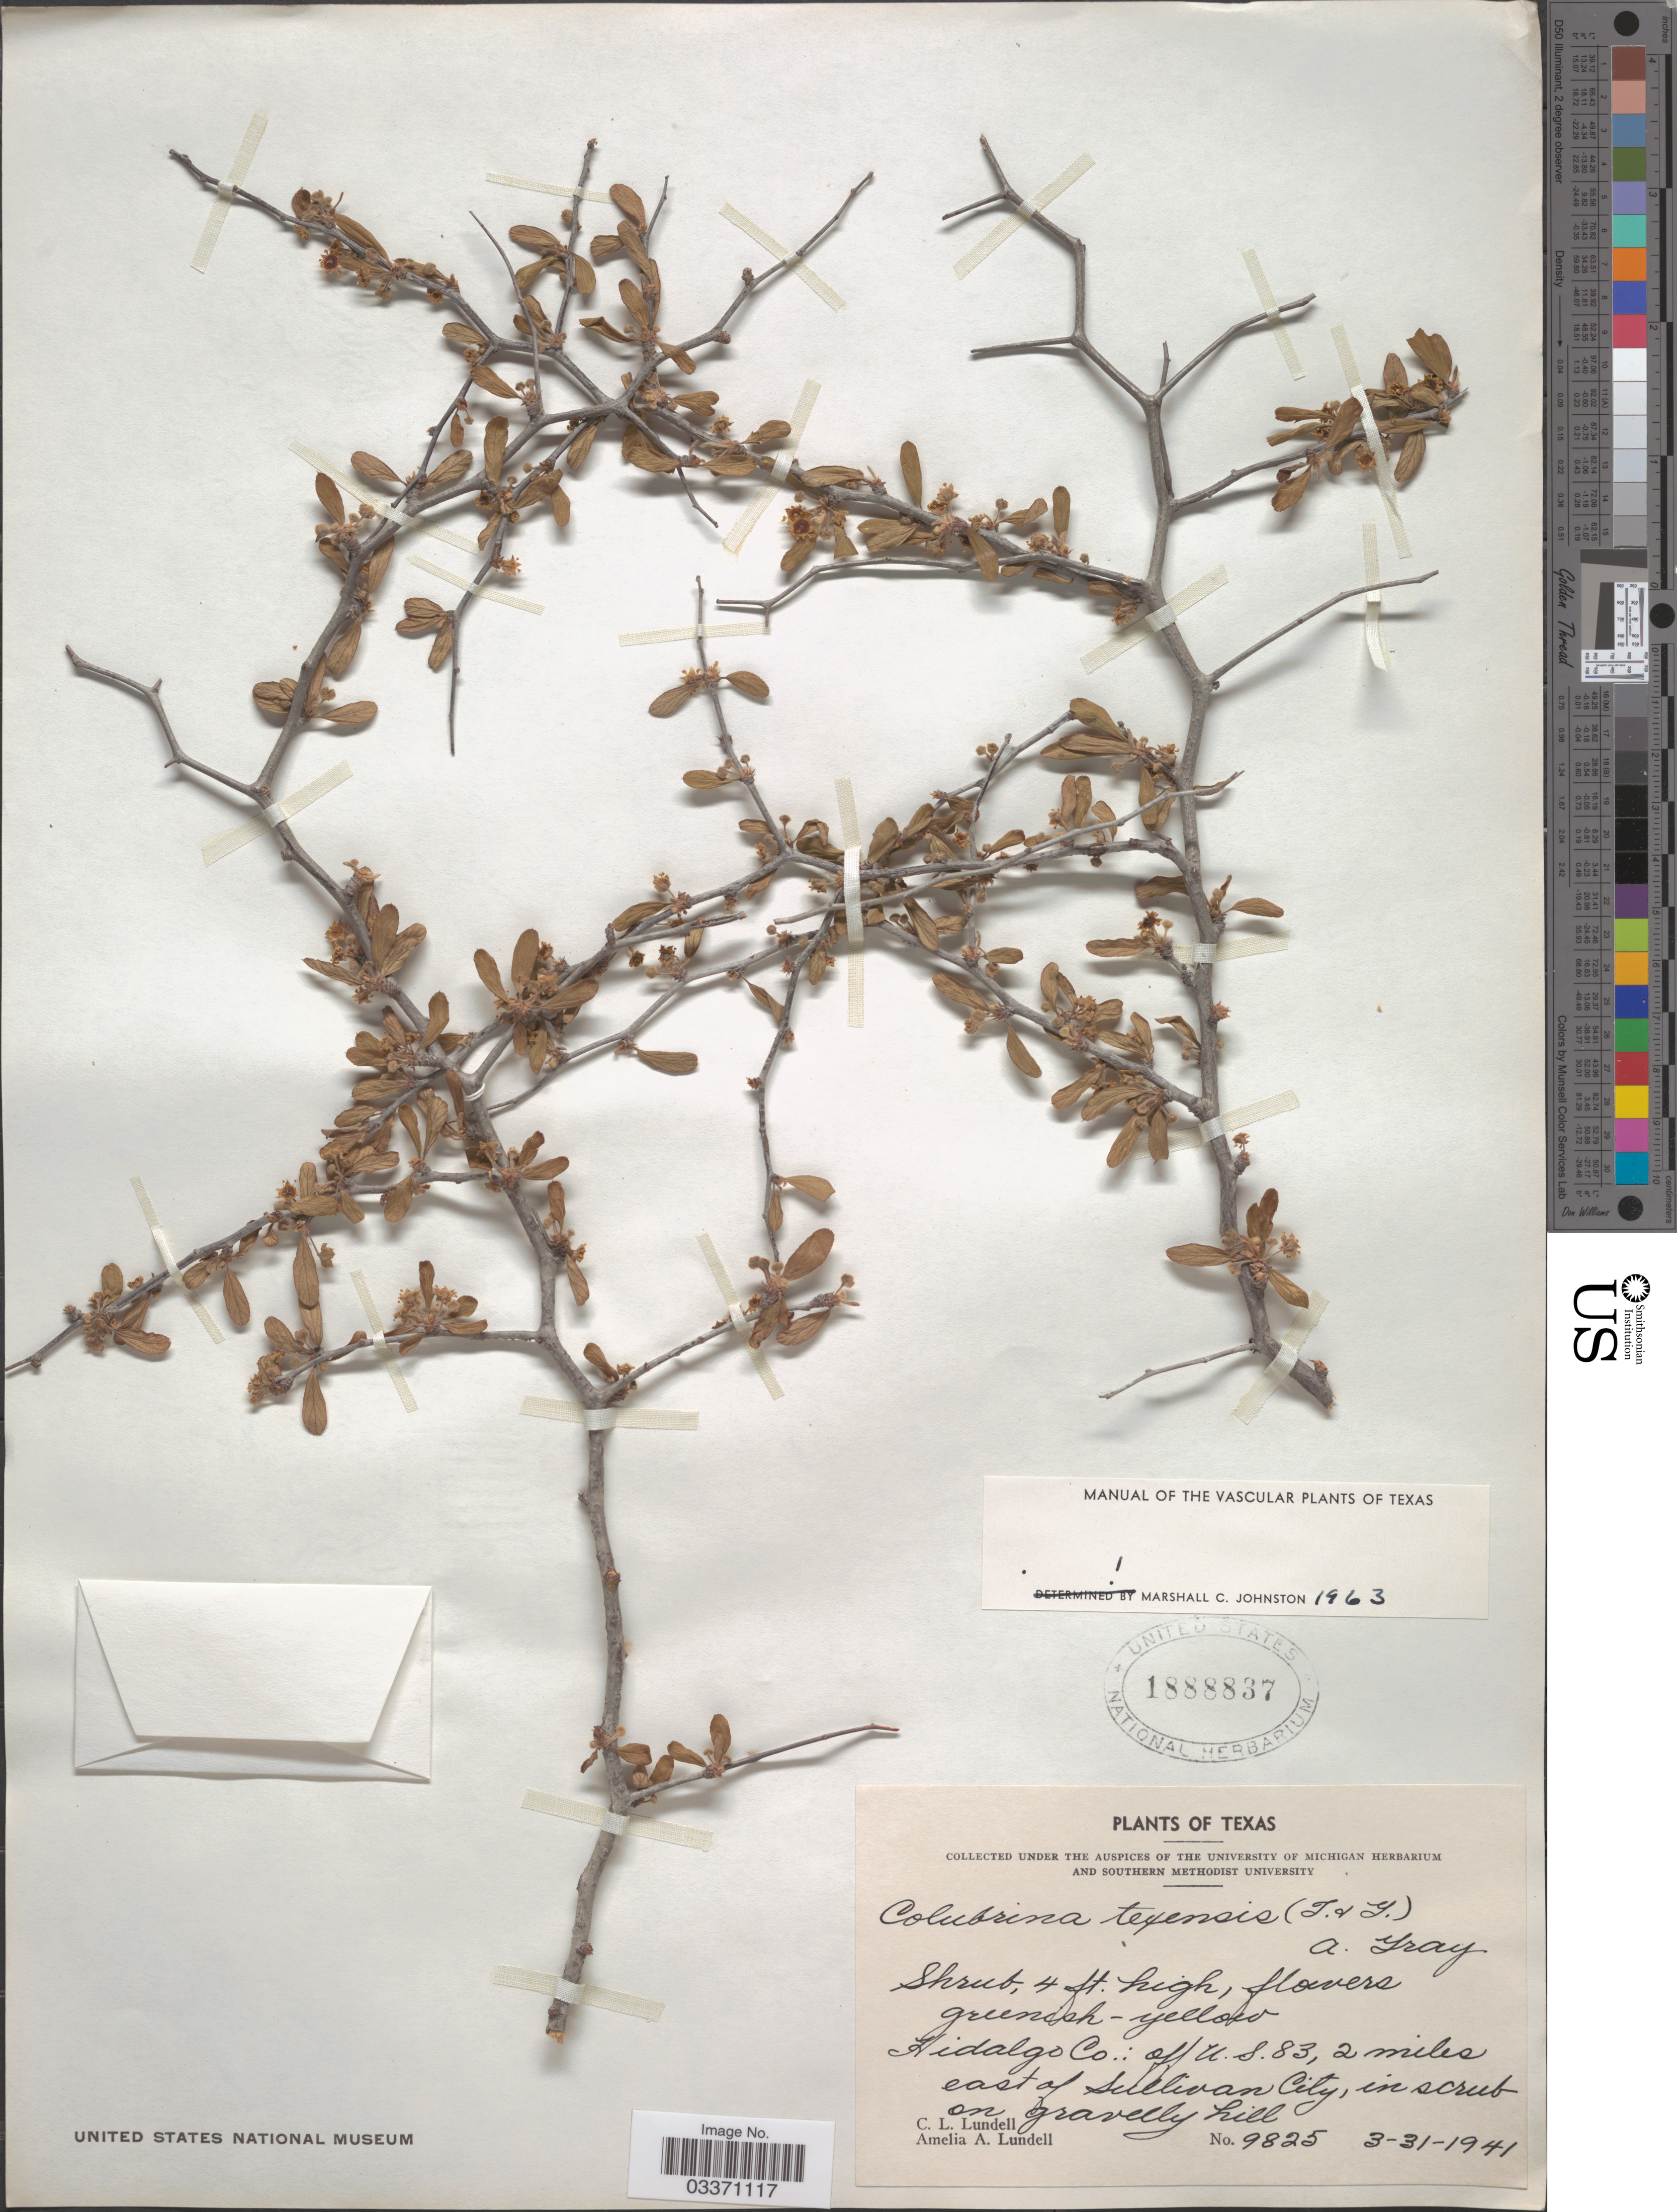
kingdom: Plantae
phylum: Tracheophyta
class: Magnoliopsida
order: Rosales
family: Rhamnaceae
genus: Colubrina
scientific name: Colubrina texensis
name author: (Torr. & A. Gray) A. Gray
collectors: C. L. Lundell & A. A. Lundell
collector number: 9825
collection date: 1941-03-31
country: United States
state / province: Texas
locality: Hidalgo Co.: off U.S. 83, 2 miles east of Sullivan City.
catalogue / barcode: US 1888837